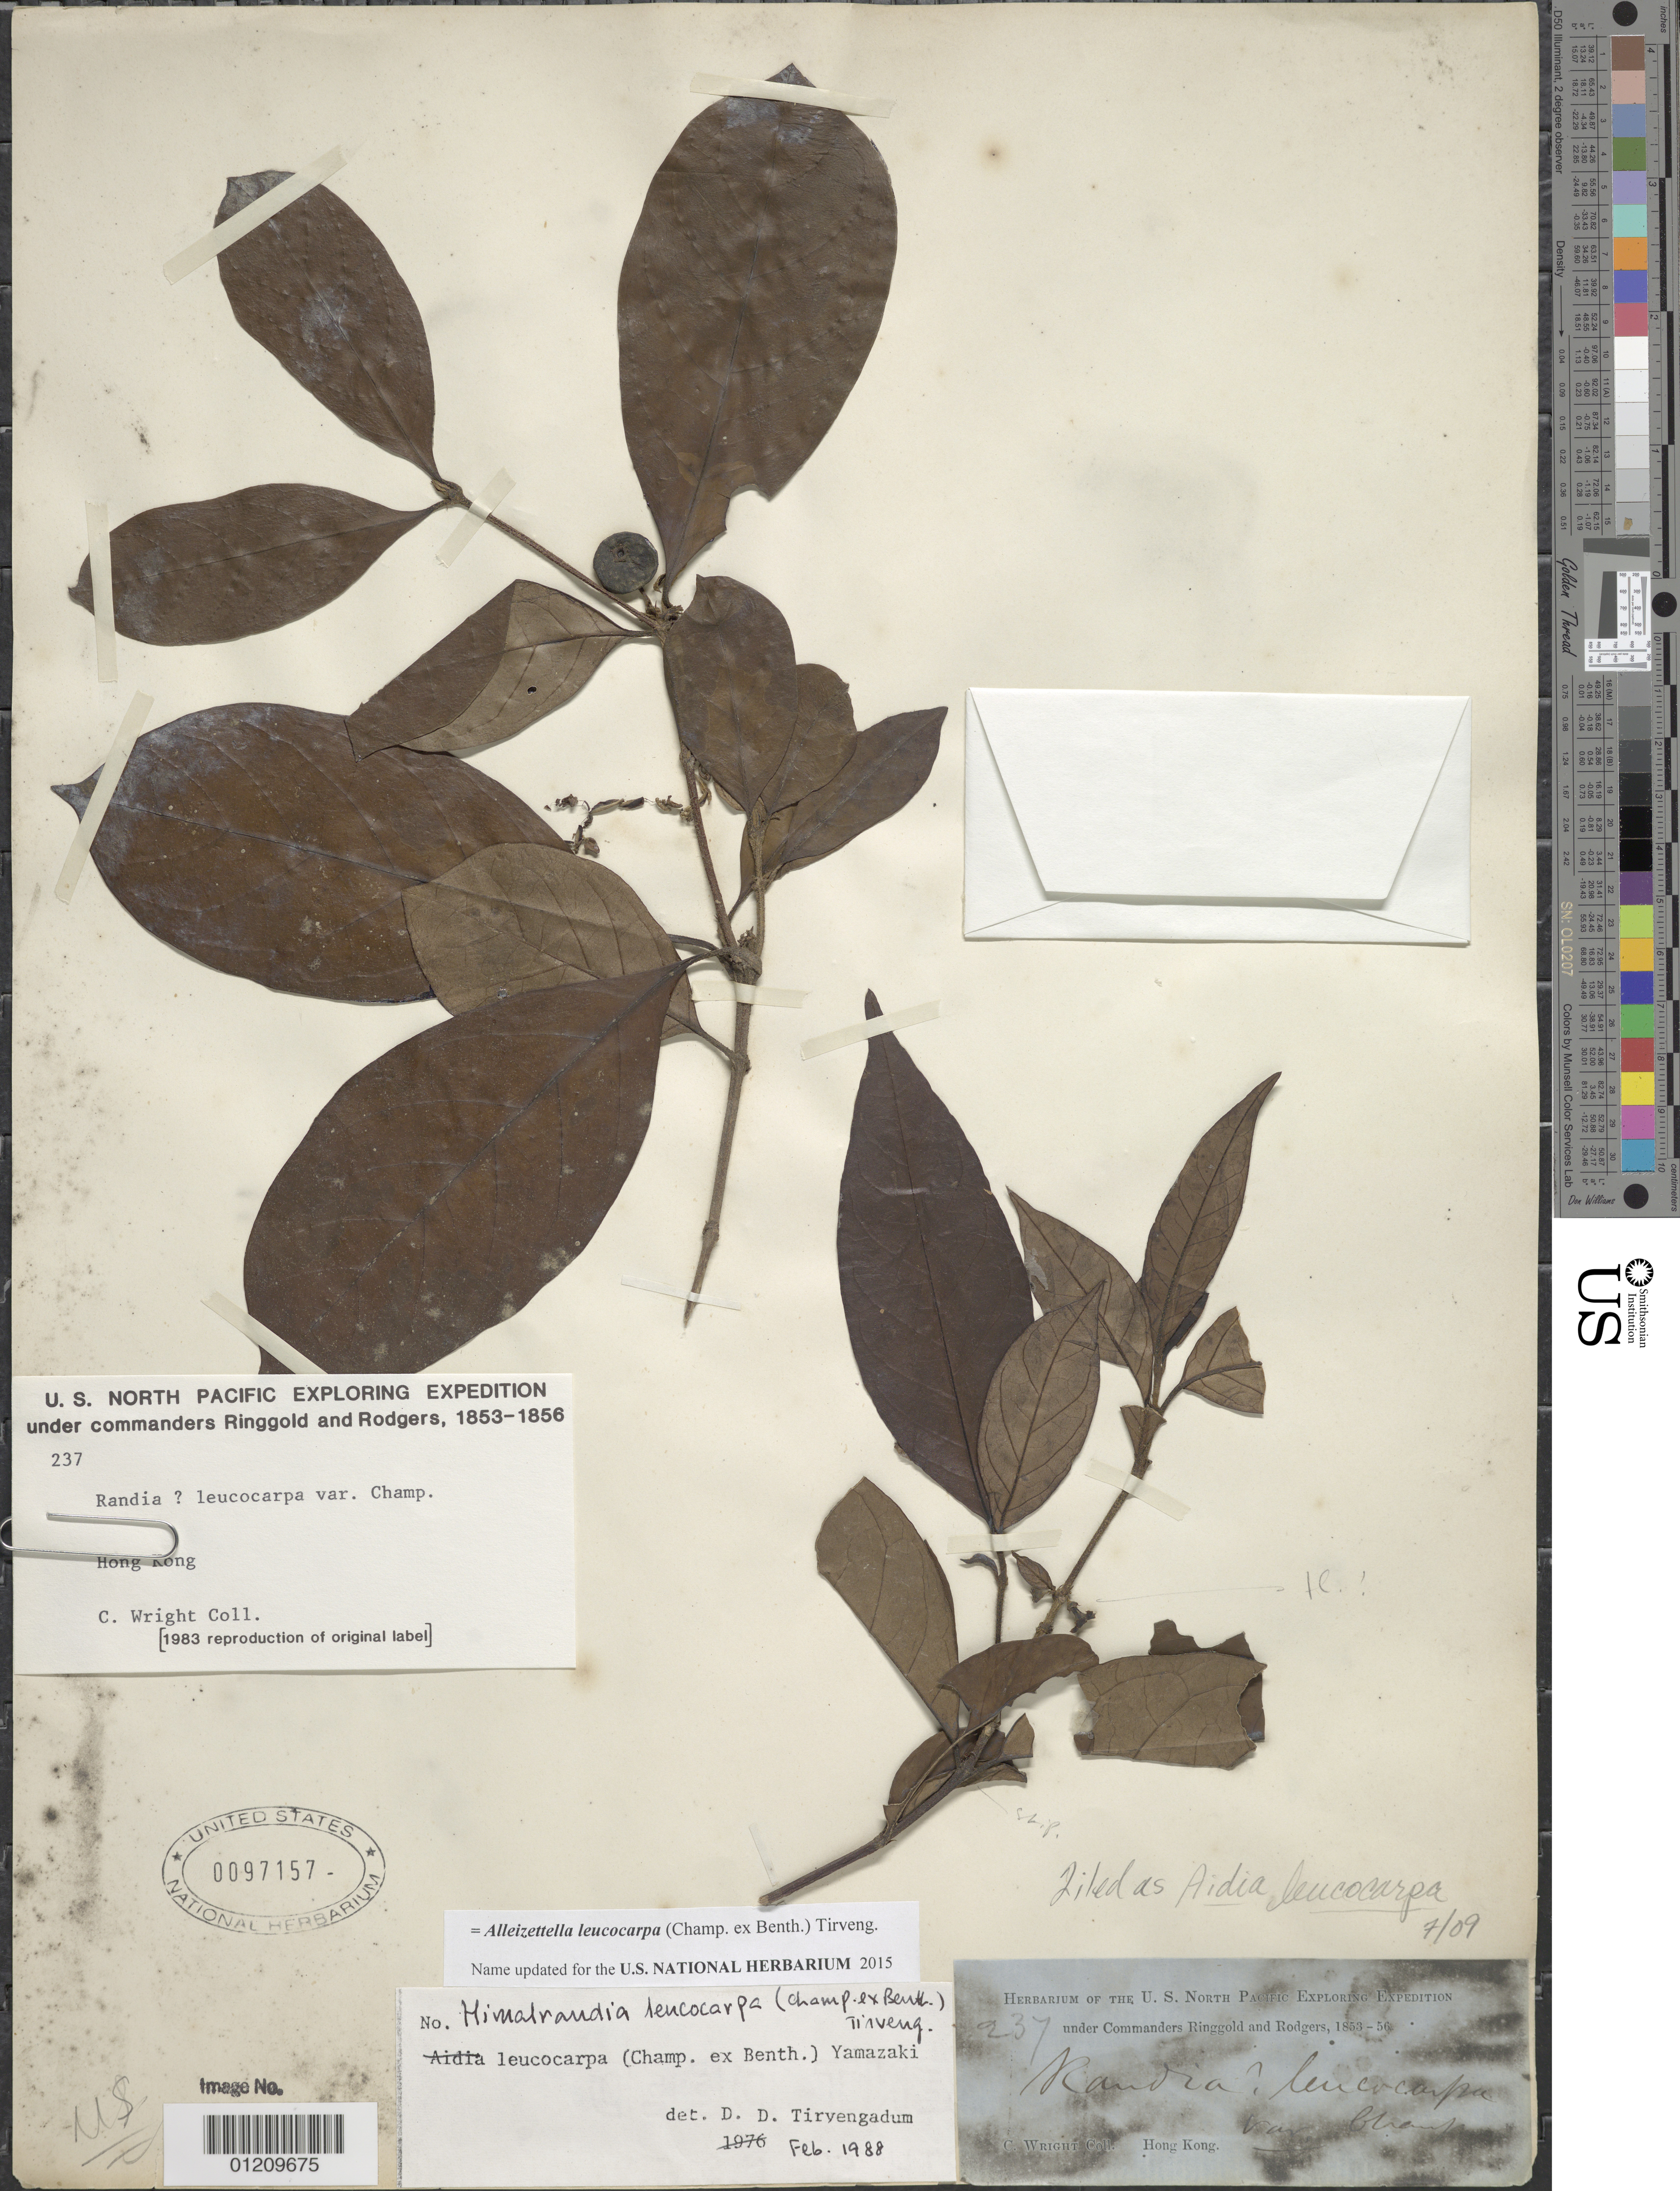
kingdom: Plantae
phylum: Tracheophyta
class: Magnoliopsida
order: Gentianales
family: Rubiaceae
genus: Alleizettella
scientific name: Alleizettella leucocarpa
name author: (Champ. ex Benth.) Tirveng.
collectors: C. Wright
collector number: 237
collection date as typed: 1853 to -- --- 1856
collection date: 1853/1856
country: China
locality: Lemma Island.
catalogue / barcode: US 97157